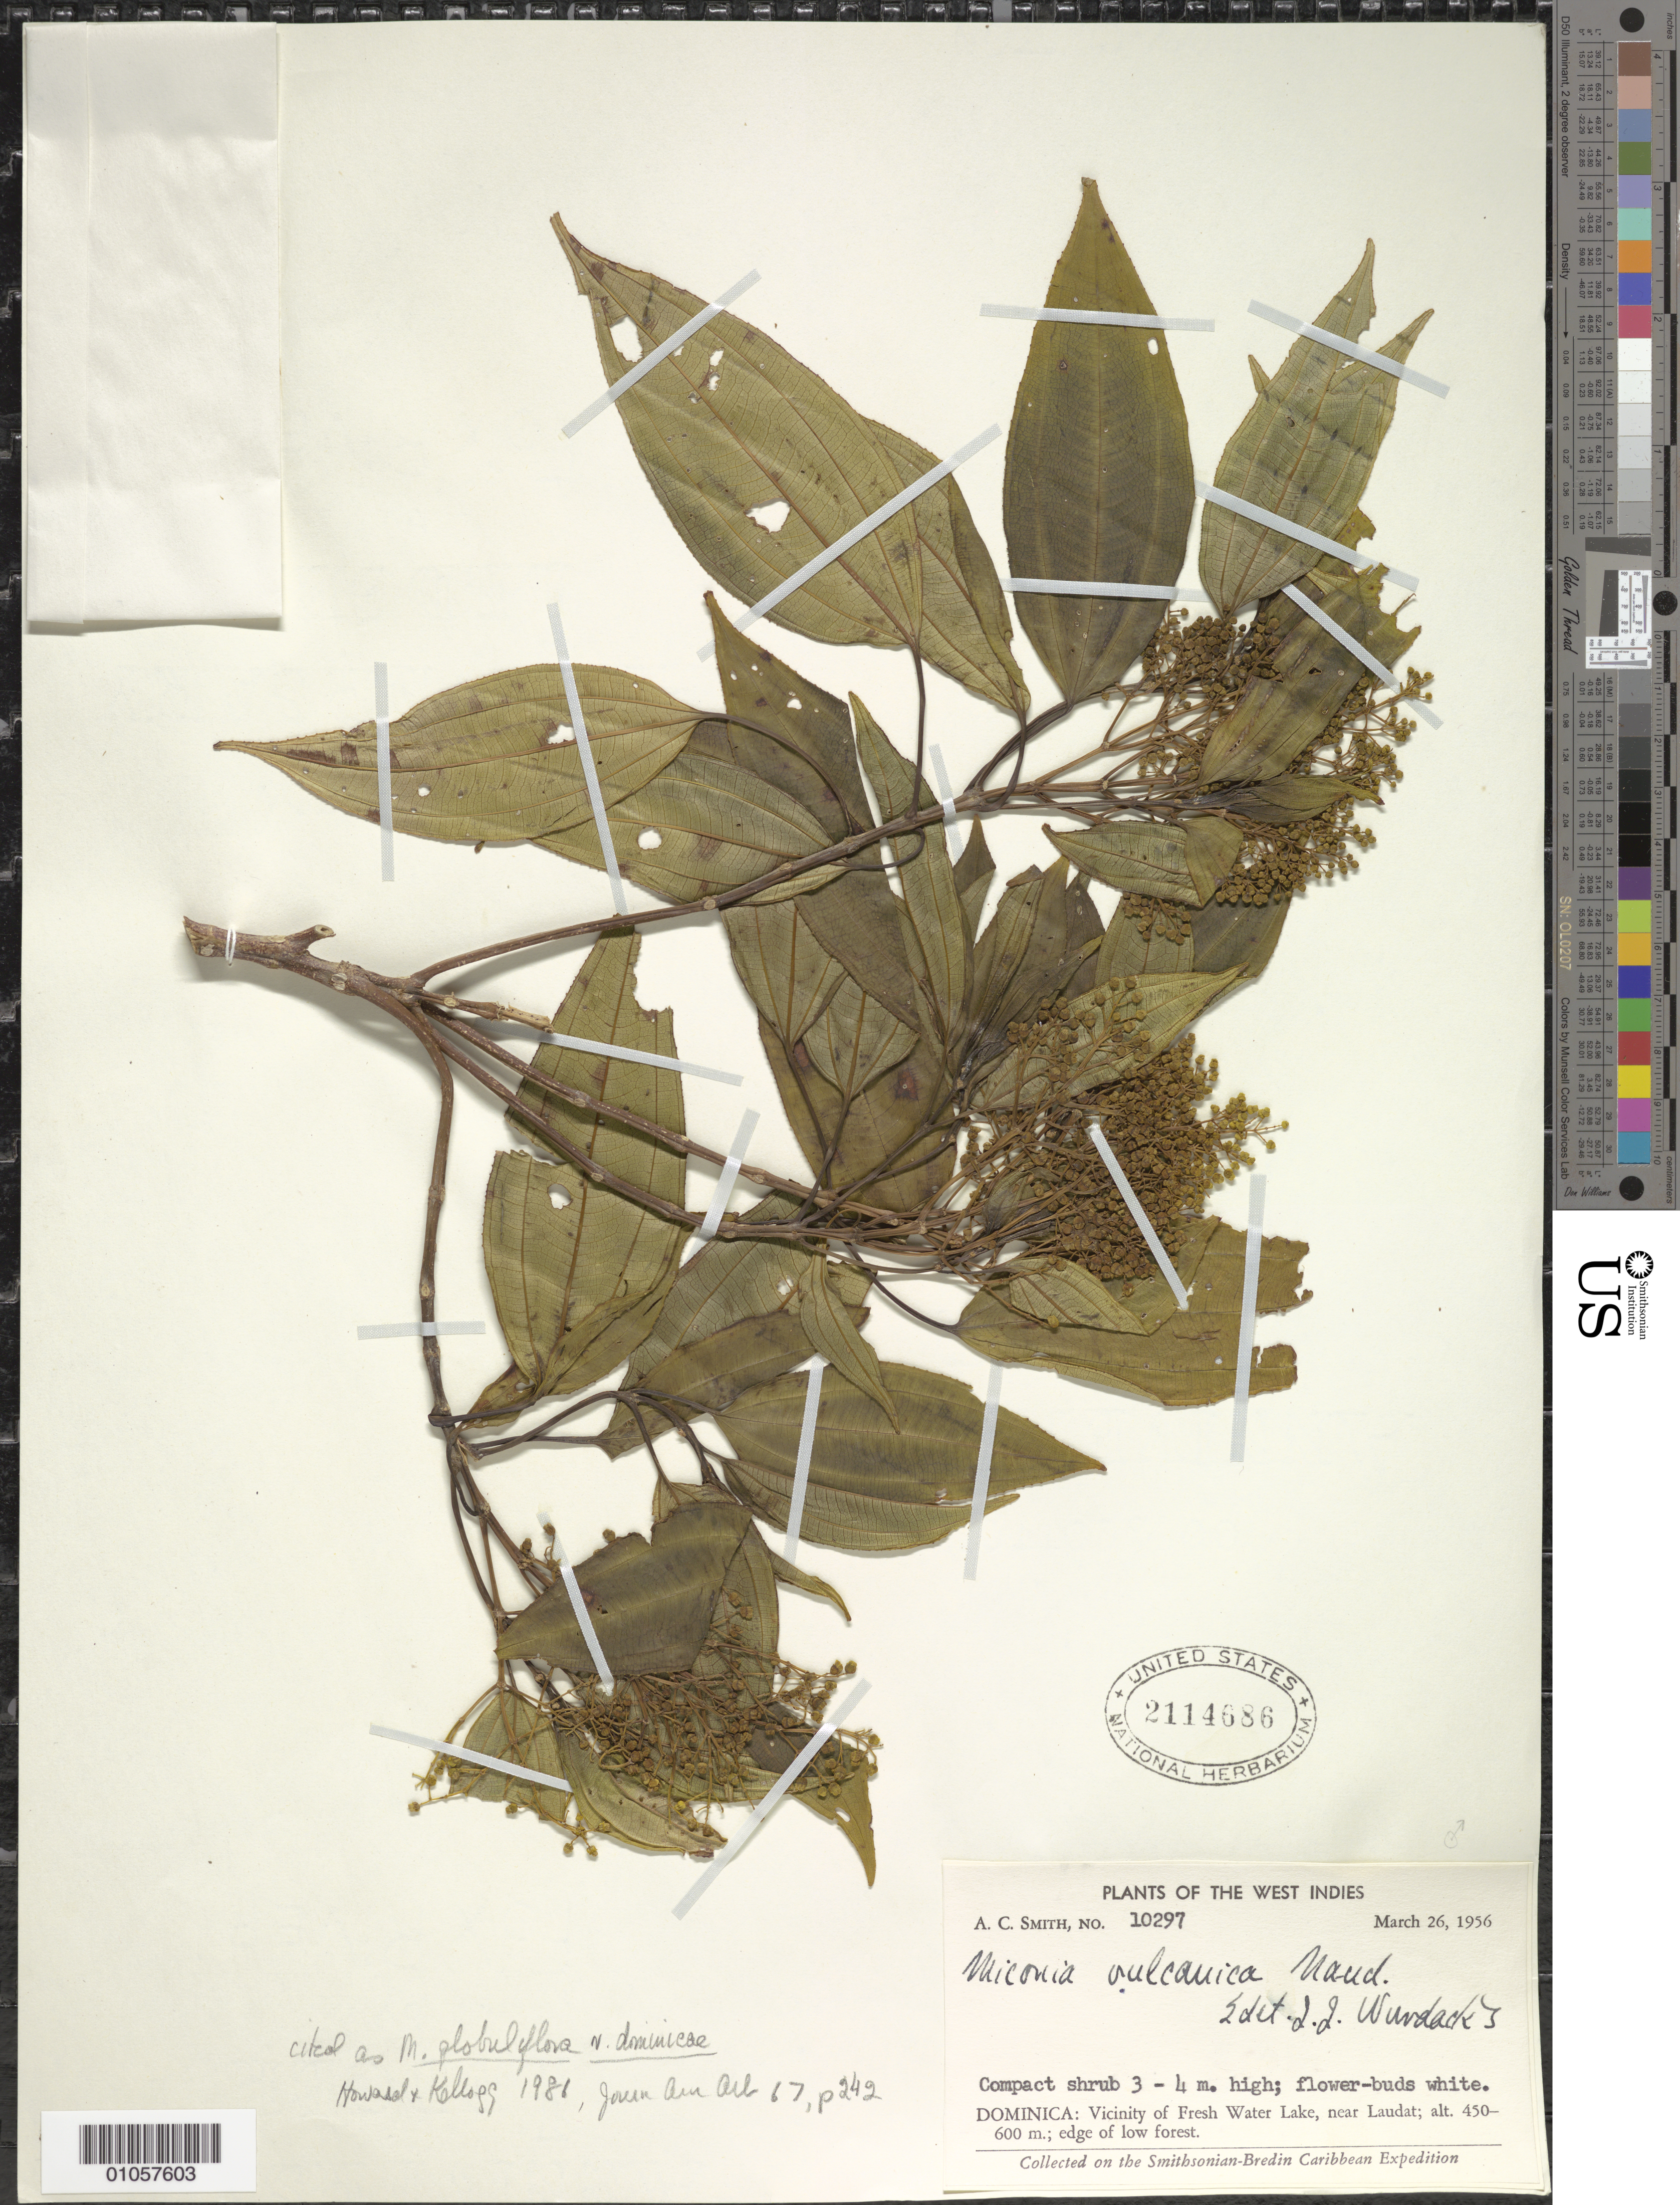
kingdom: Plantae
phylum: Tracheophyta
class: Magnoliopsida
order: Myrtales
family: Melastomataceae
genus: Miconia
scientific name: Miconia globuliflora var. dominicae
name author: R.A. Howard & E.A. Kellogg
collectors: A. C. Smith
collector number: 10297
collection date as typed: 26 Mar 1956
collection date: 1956-03-26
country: Dominica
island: Dominica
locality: Fresh Water Lake vicinity, near Laudat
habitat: Edge of low forest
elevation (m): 450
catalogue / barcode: US 2114686